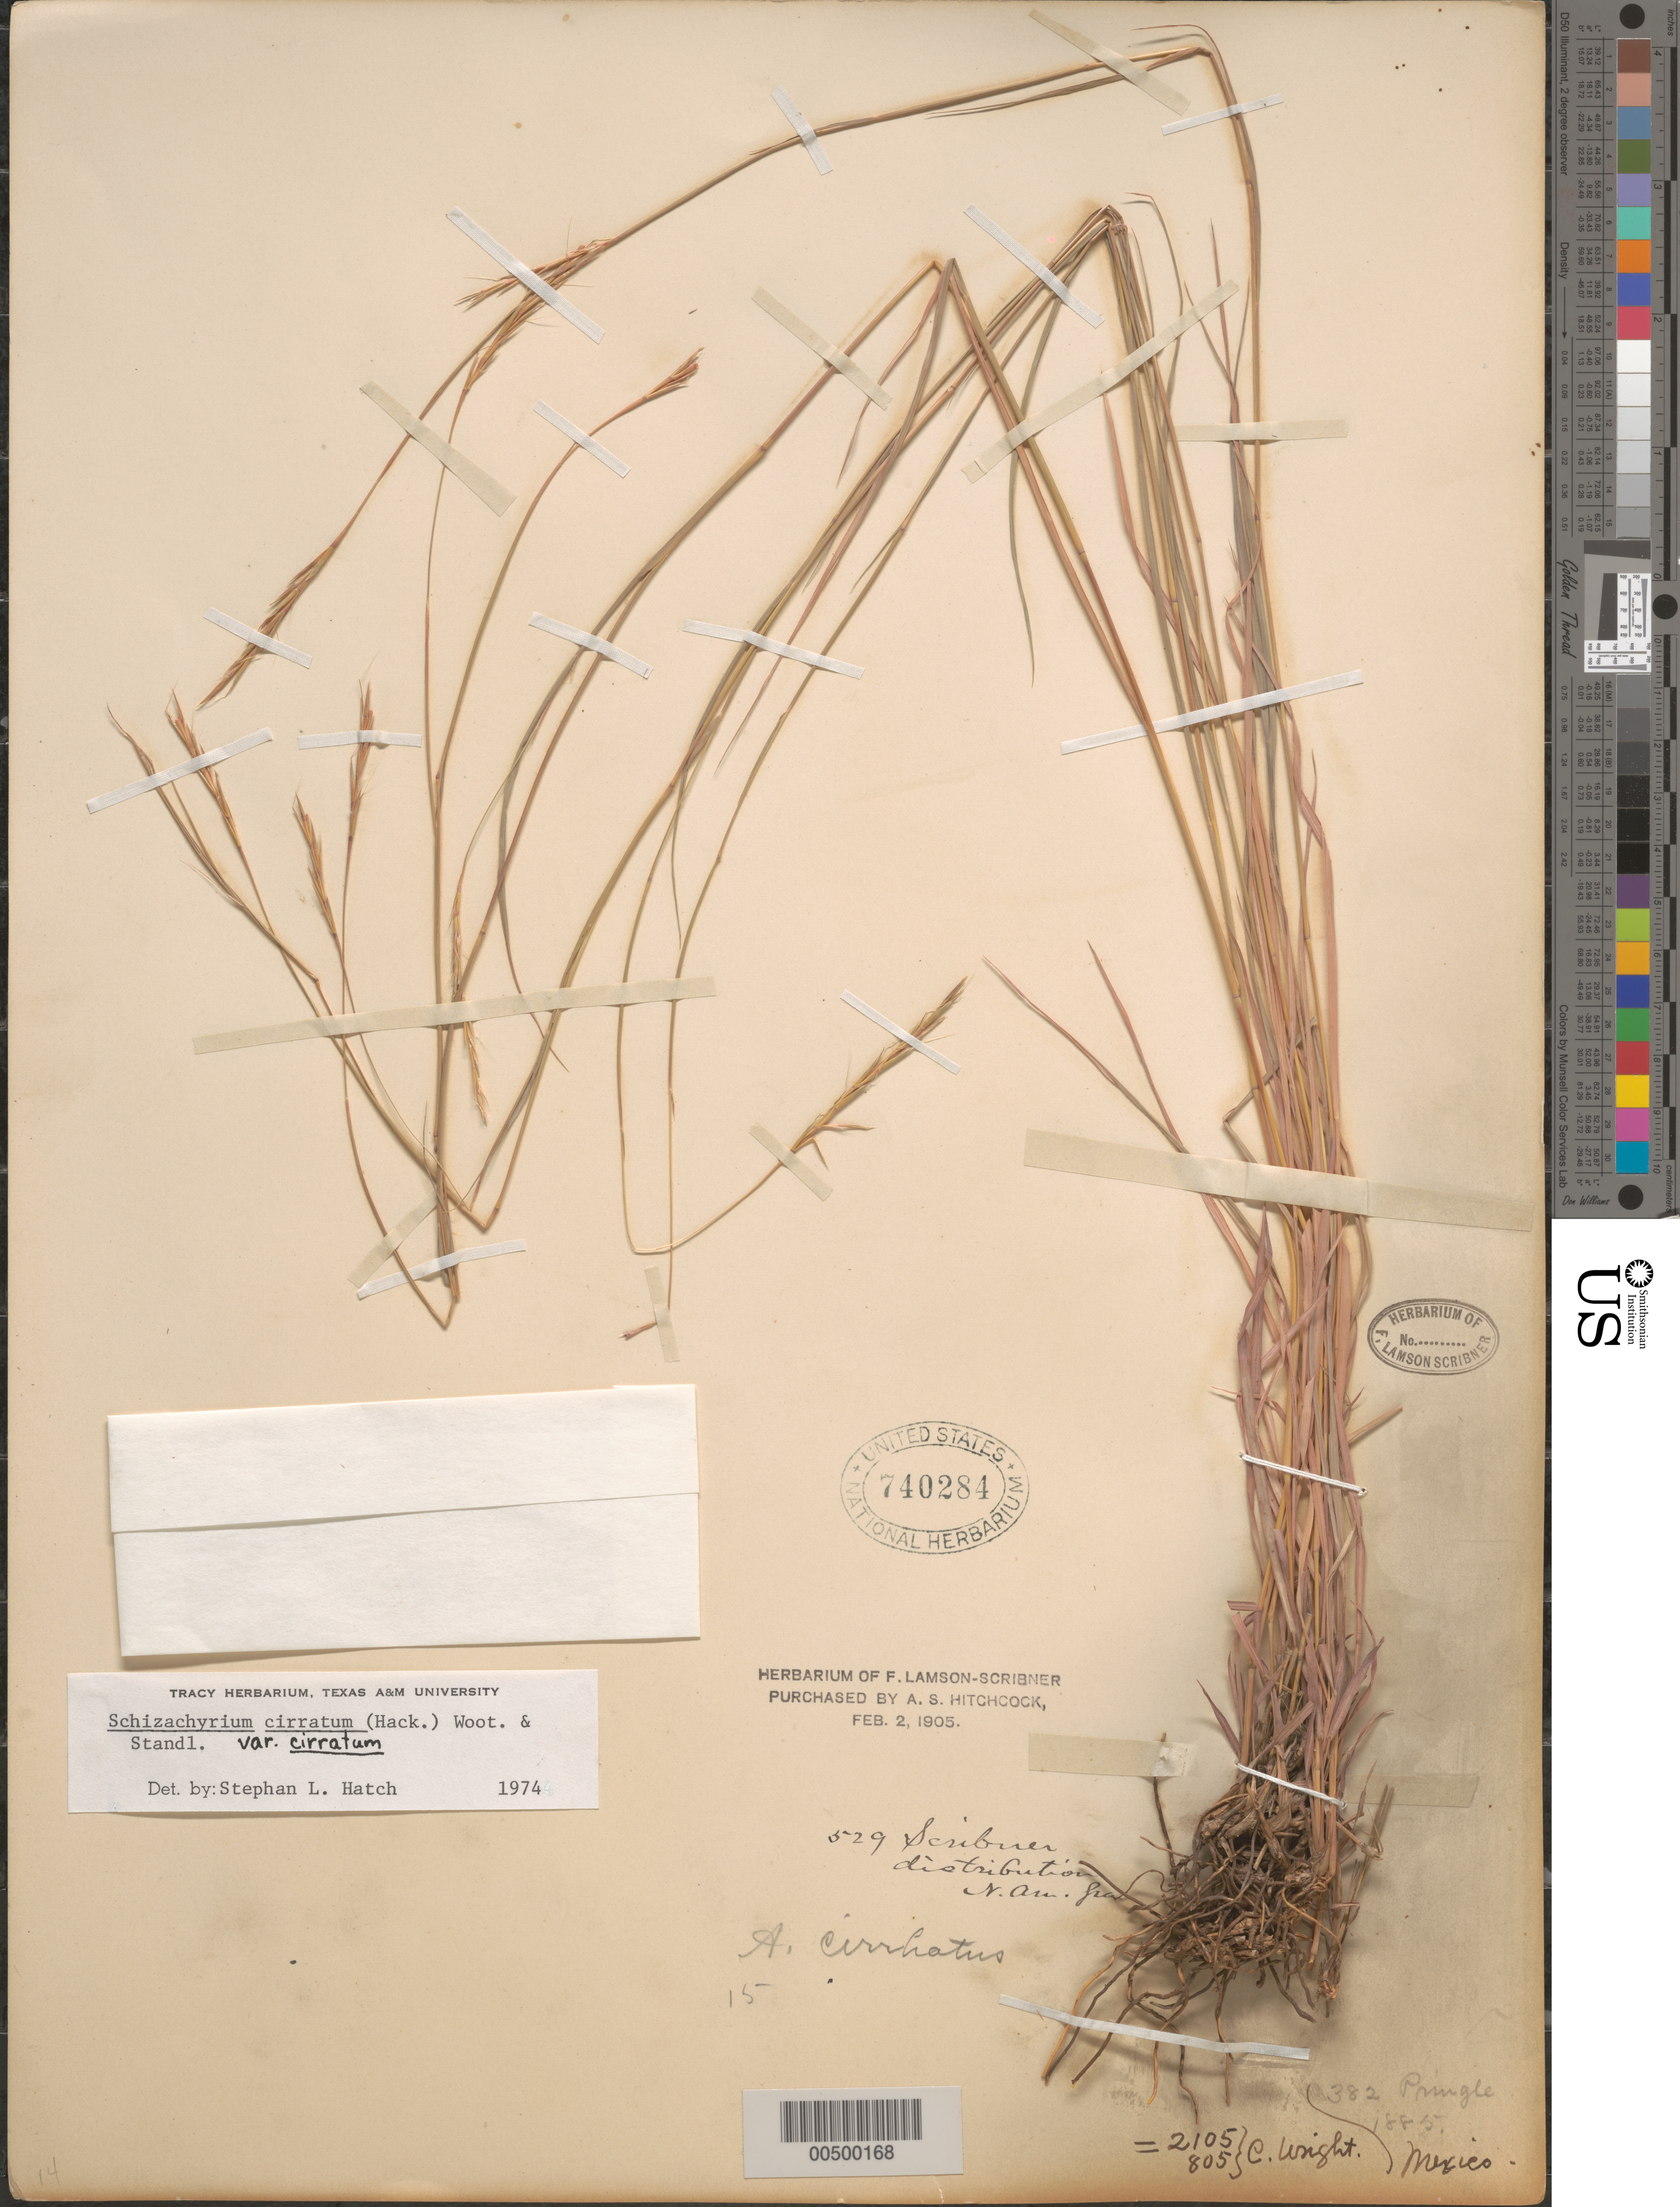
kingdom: Plantae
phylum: Tracheophyta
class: Liliopsida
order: Poales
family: Poaceae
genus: Schizachyrium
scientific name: Schizachyrium cirratum var. cirratum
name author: (Hack.) Wooton & Standl.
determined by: Hatch, S. L.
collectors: F. L. Scribner, -- Pringle & C. Wright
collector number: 529/2382/805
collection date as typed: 1885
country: Mexico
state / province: Durango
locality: San Ramon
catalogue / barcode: US 740284